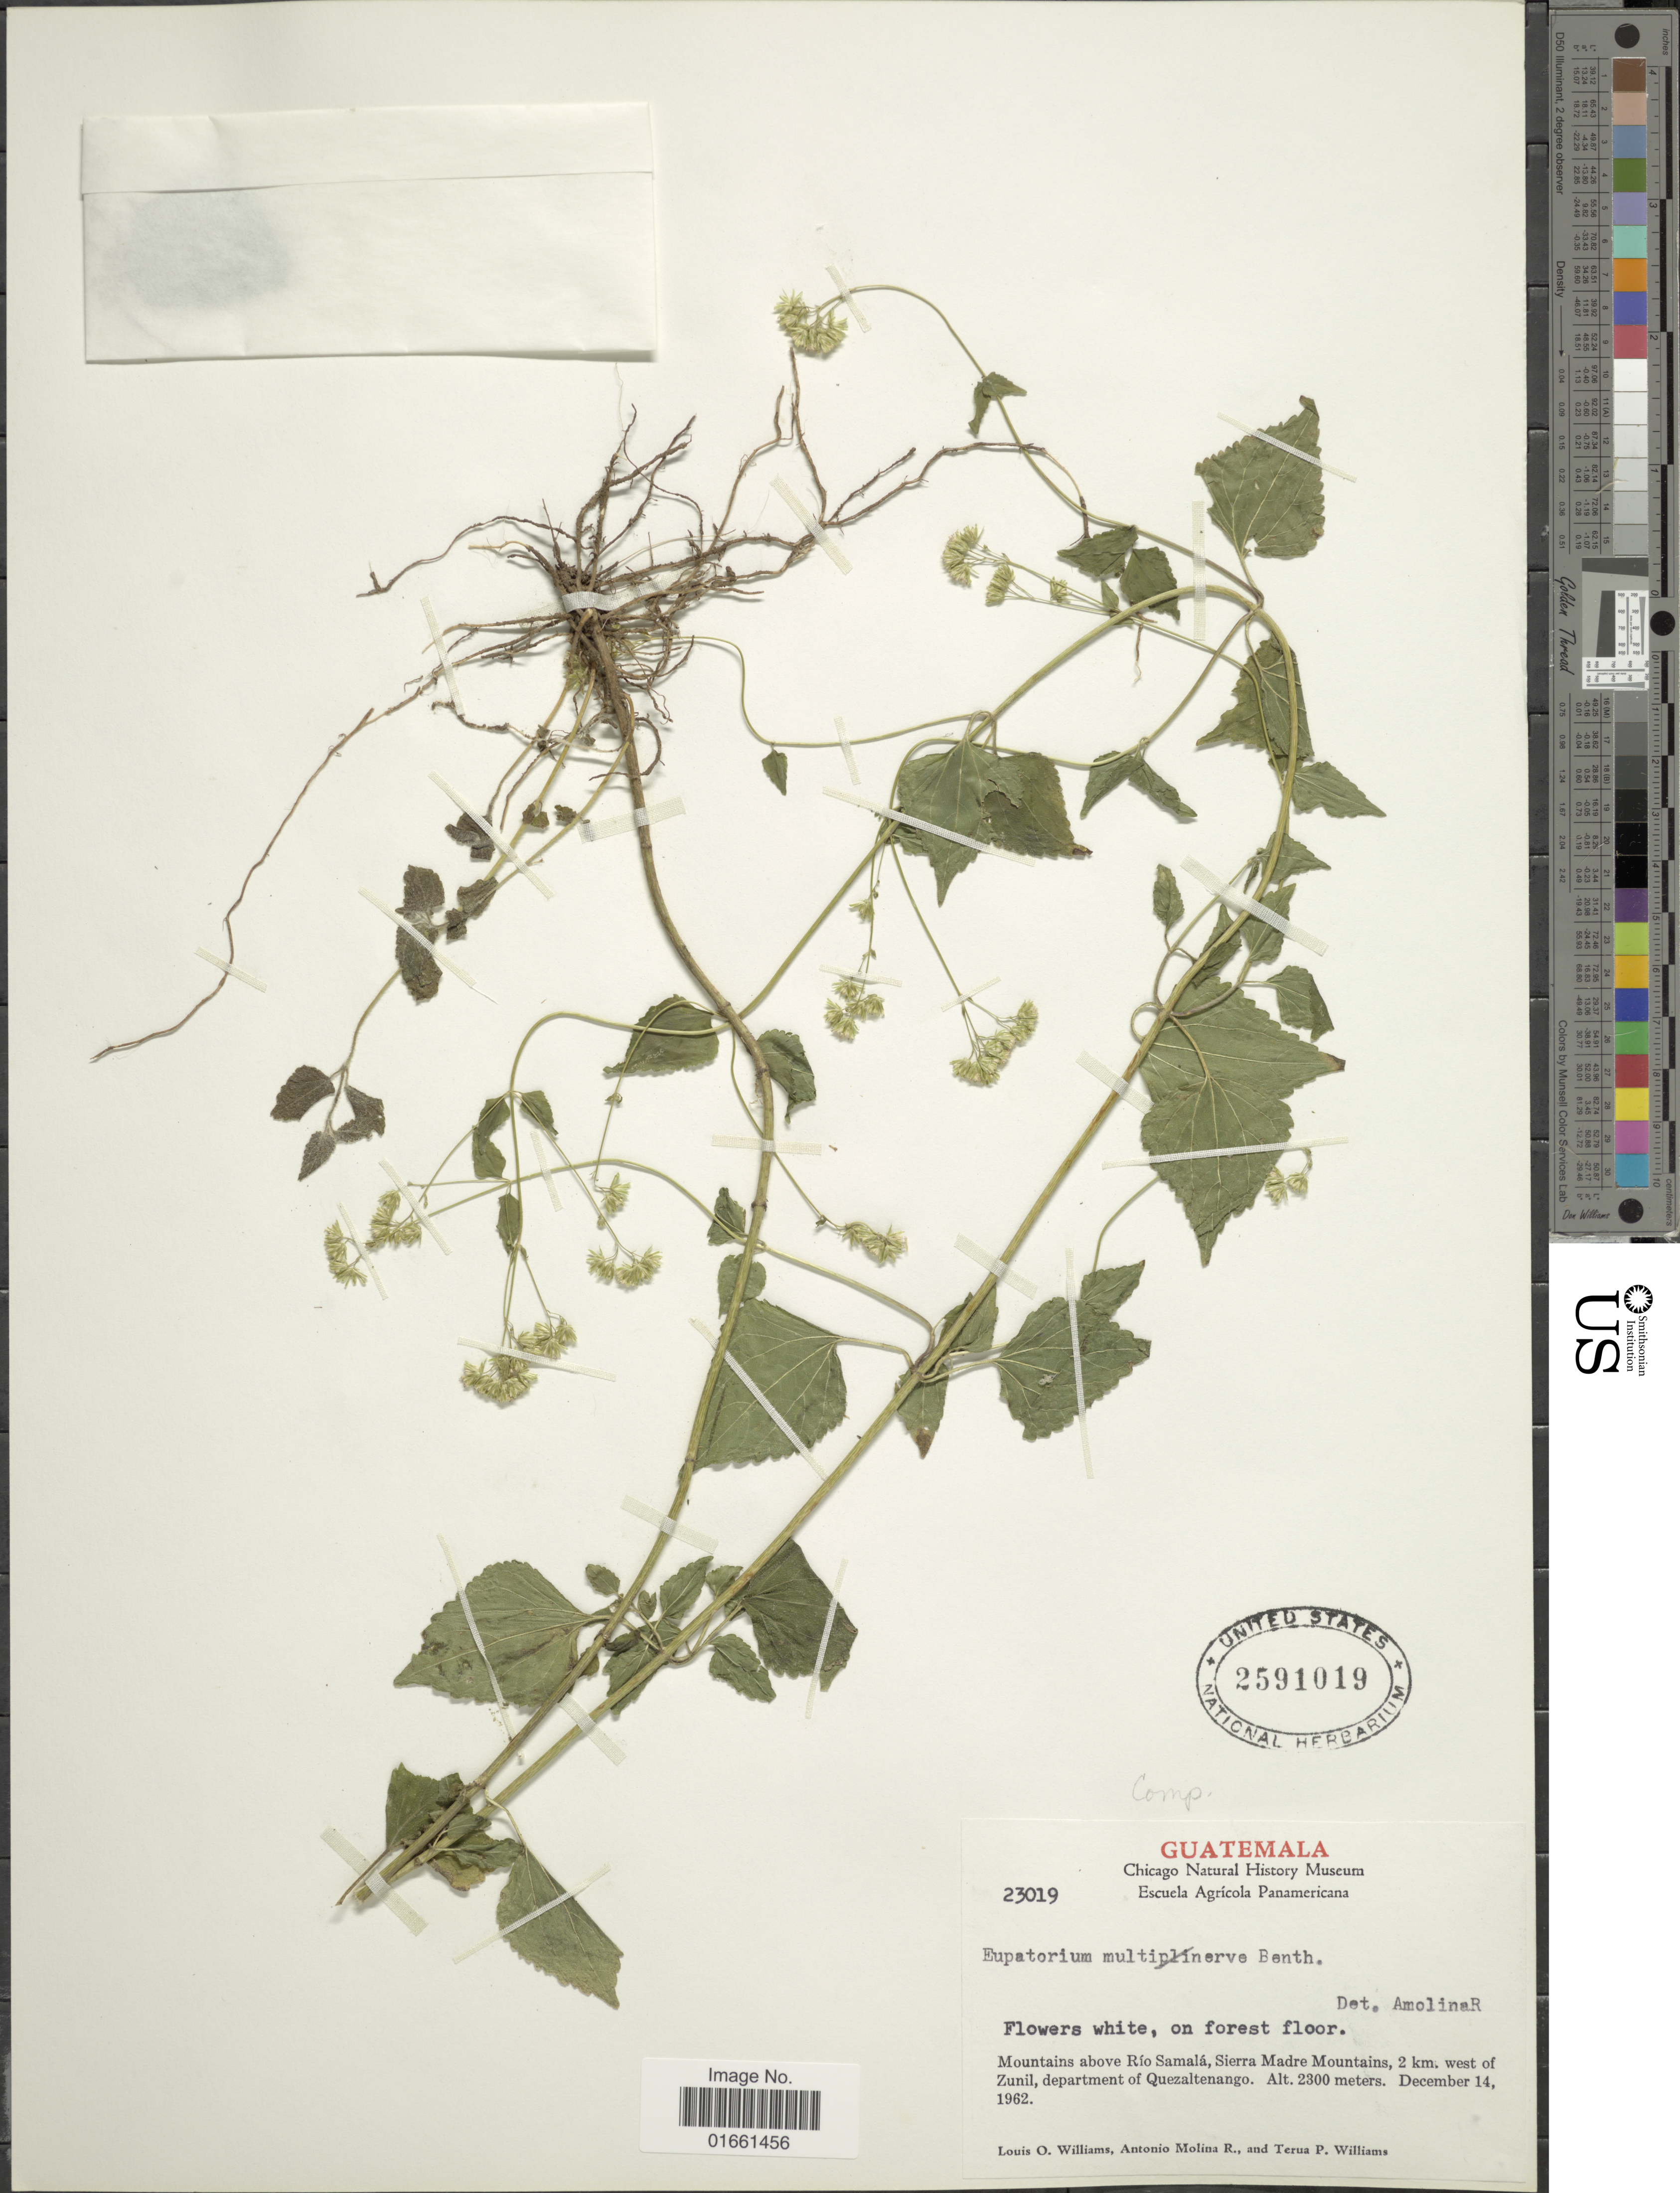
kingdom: Plantae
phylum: Tracheophyta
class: Magnoliopsida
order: Asterales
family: Asteraceae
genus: Fleischmannia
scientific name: Fleischmannia multinervis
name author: (Benth.) R.M. King & H. Rob.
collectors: L. O. Williams, A. Molina R. & T. P. Williams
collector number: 23019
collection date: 1962-12-14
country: Guatemala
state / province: Quetzaltenango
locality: Mountains above Rio Samala, Sierra Madre Mountains, 2 km, west of Zunil, departement of Quezaltenango.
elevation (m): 2300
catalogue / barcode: US 2591019